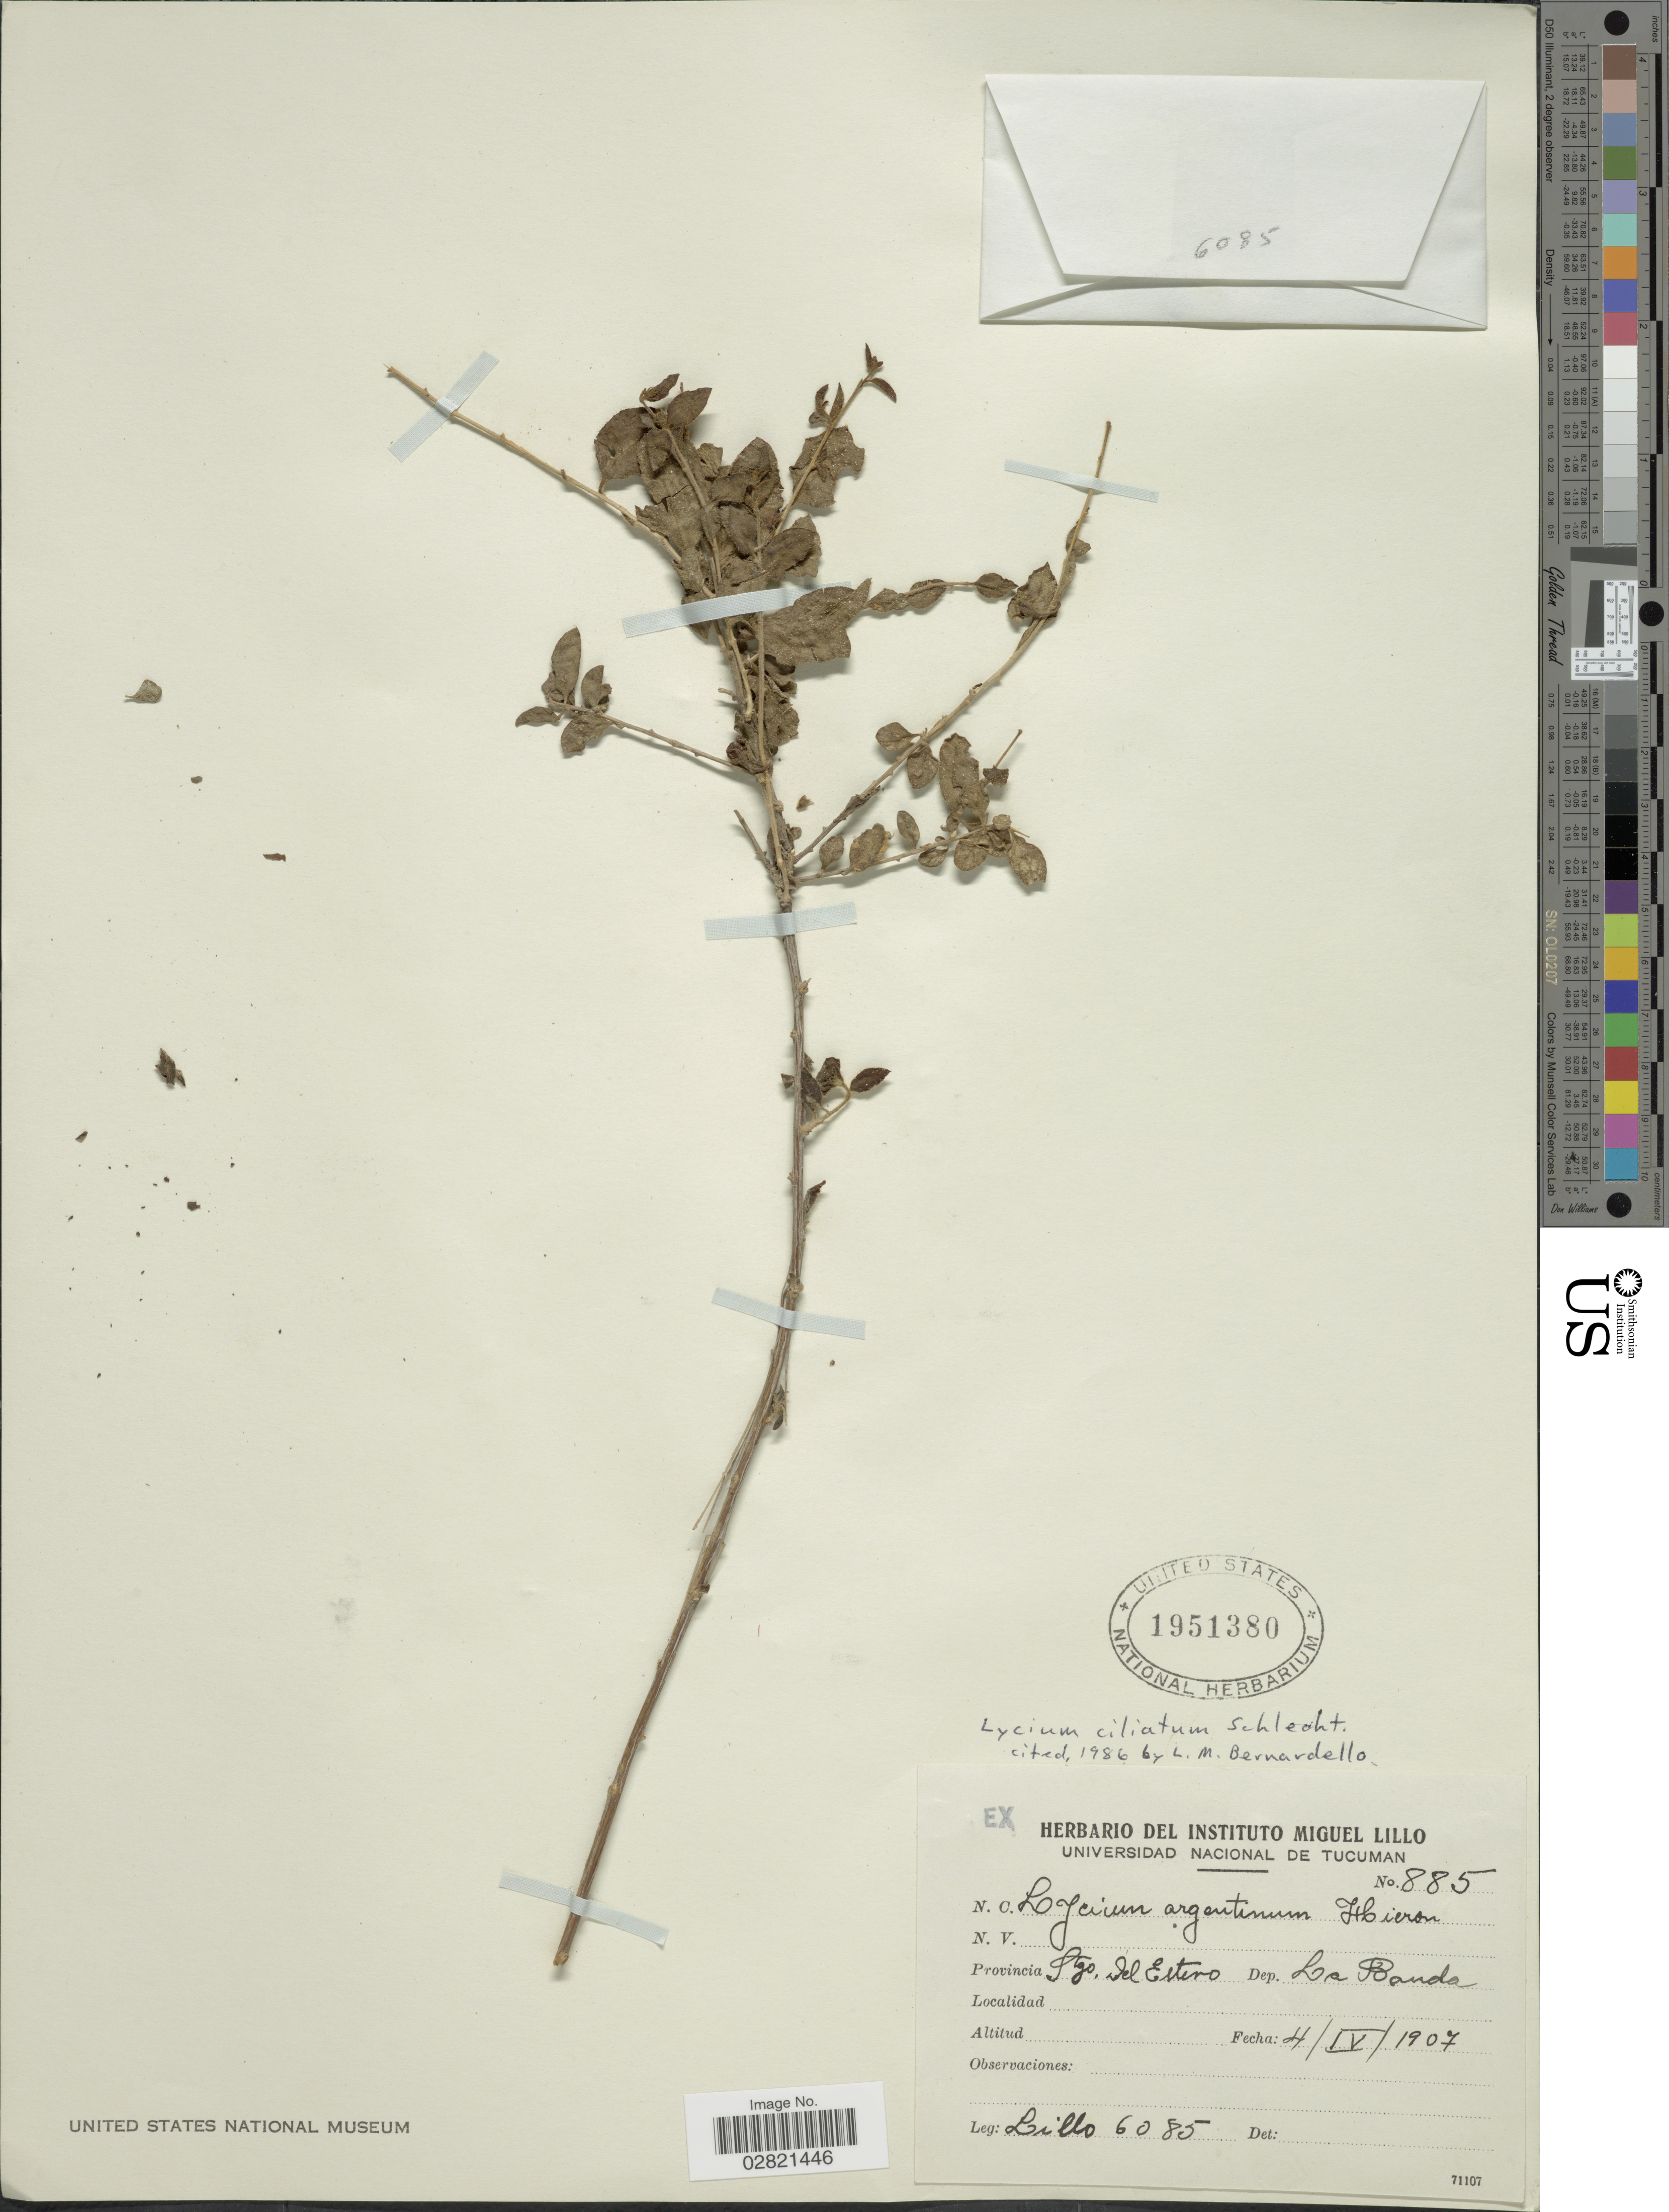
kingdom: Plantae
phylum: Tracheophyta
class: Magnoliopsida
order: Solanales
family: Solanaceae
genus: Lycium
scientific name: Lycium ciliatum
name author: Schltdl.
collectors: M. Lillo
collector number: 6085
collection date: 1907-04-04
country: Argentina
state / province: Santiago del Estero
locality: Provincia Stgo. del Estero. Dep. La Banda.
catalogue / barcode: US 1951380